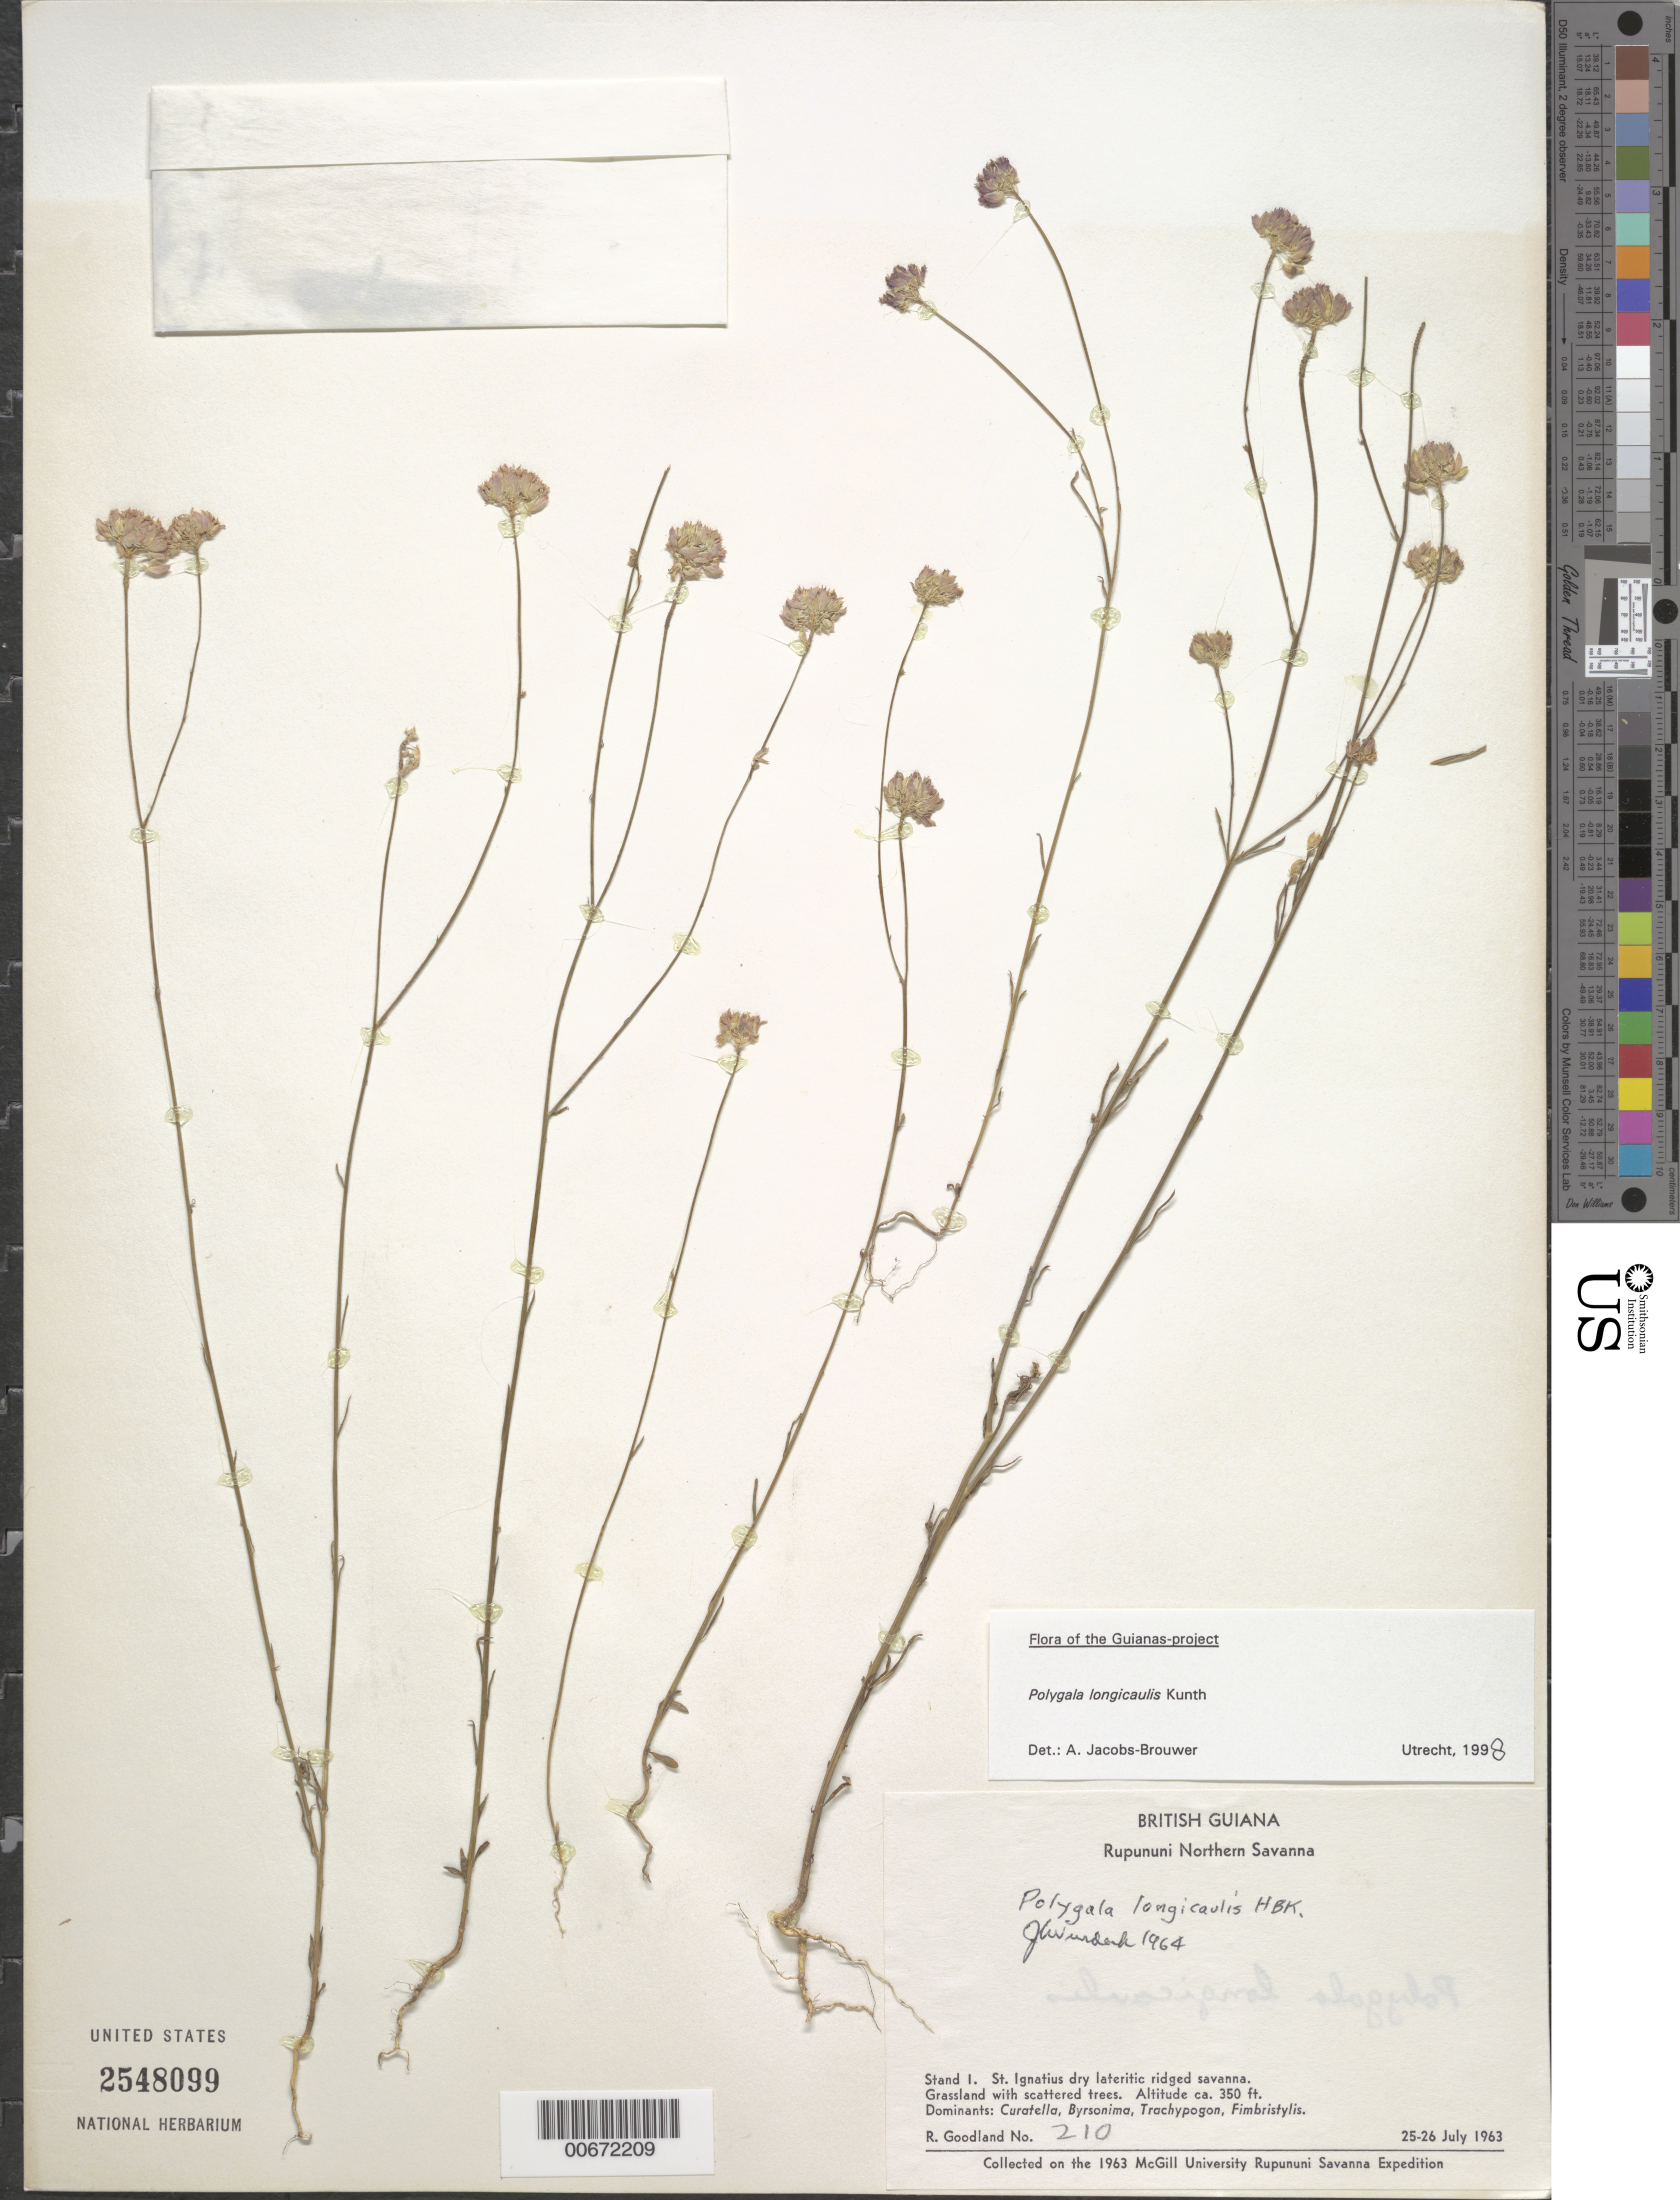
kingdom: Plantae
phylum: Tracheophyta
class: Magnoliopsida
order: Fabales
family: Polygalaceae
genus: Polygala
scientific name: Polygala longicaulis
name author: Kunth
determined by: Jacobs-Brouwer, A.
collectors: R. Goodland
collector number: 210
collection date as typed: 25-Jul-63 to 26-Jul-63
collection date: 1963-07-25/1963-07-26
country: Guyana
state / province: U. Takutu-U. Essequibo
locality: Rupununi Northern Savanna, St. Ignatius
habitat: Dry lateritic ridged savanna. Grassland with scattered trees. Dominants: Curatella, Byrsonima, Trachypogon, Fimbristylis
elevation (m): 107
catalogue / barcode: US 2548099